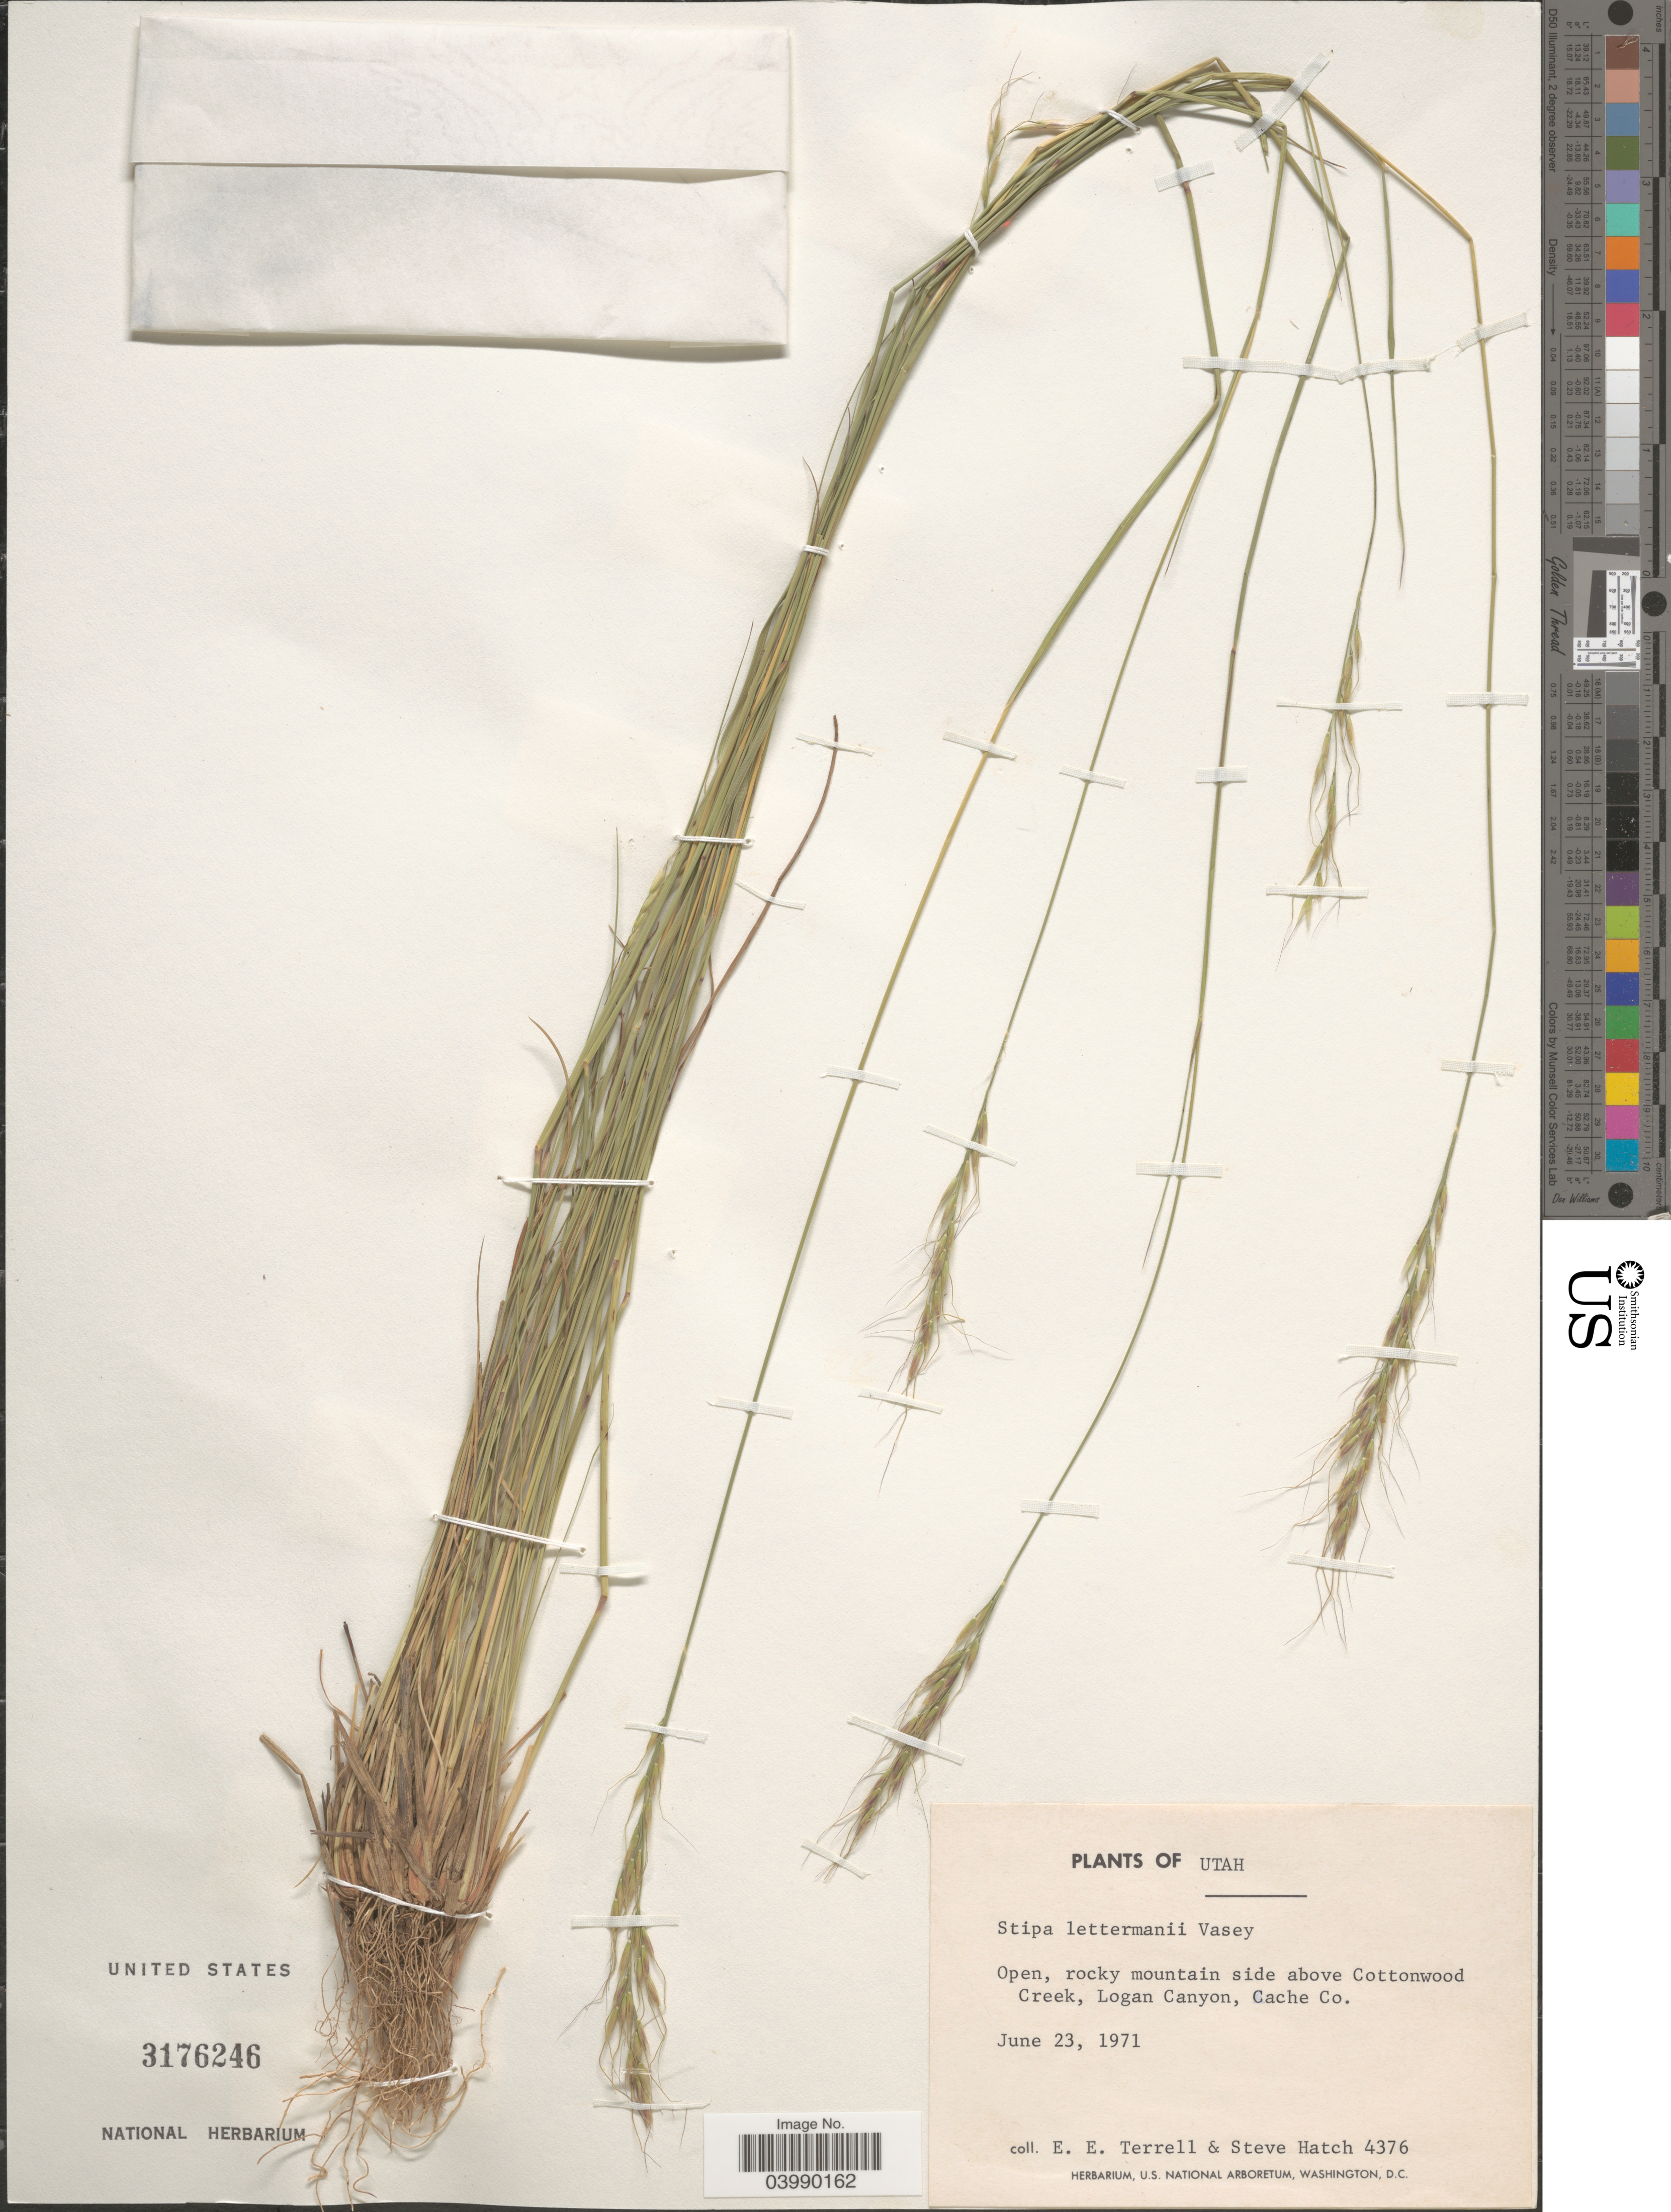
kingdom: Plantae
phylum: Tracheophyta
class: Liliopsida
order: Poales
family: Poaceae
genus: Eriocoma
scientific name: Eriocoma lettermanii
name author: (Vasey) Romasch.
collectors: E. E. Terrell & S. Hatch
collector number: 4376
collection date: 1971-06-23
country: United States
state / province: Utah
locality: Mountain side above Cottonwood Creek, Logan Canyon, Cache Co.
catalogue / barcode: US 3176246